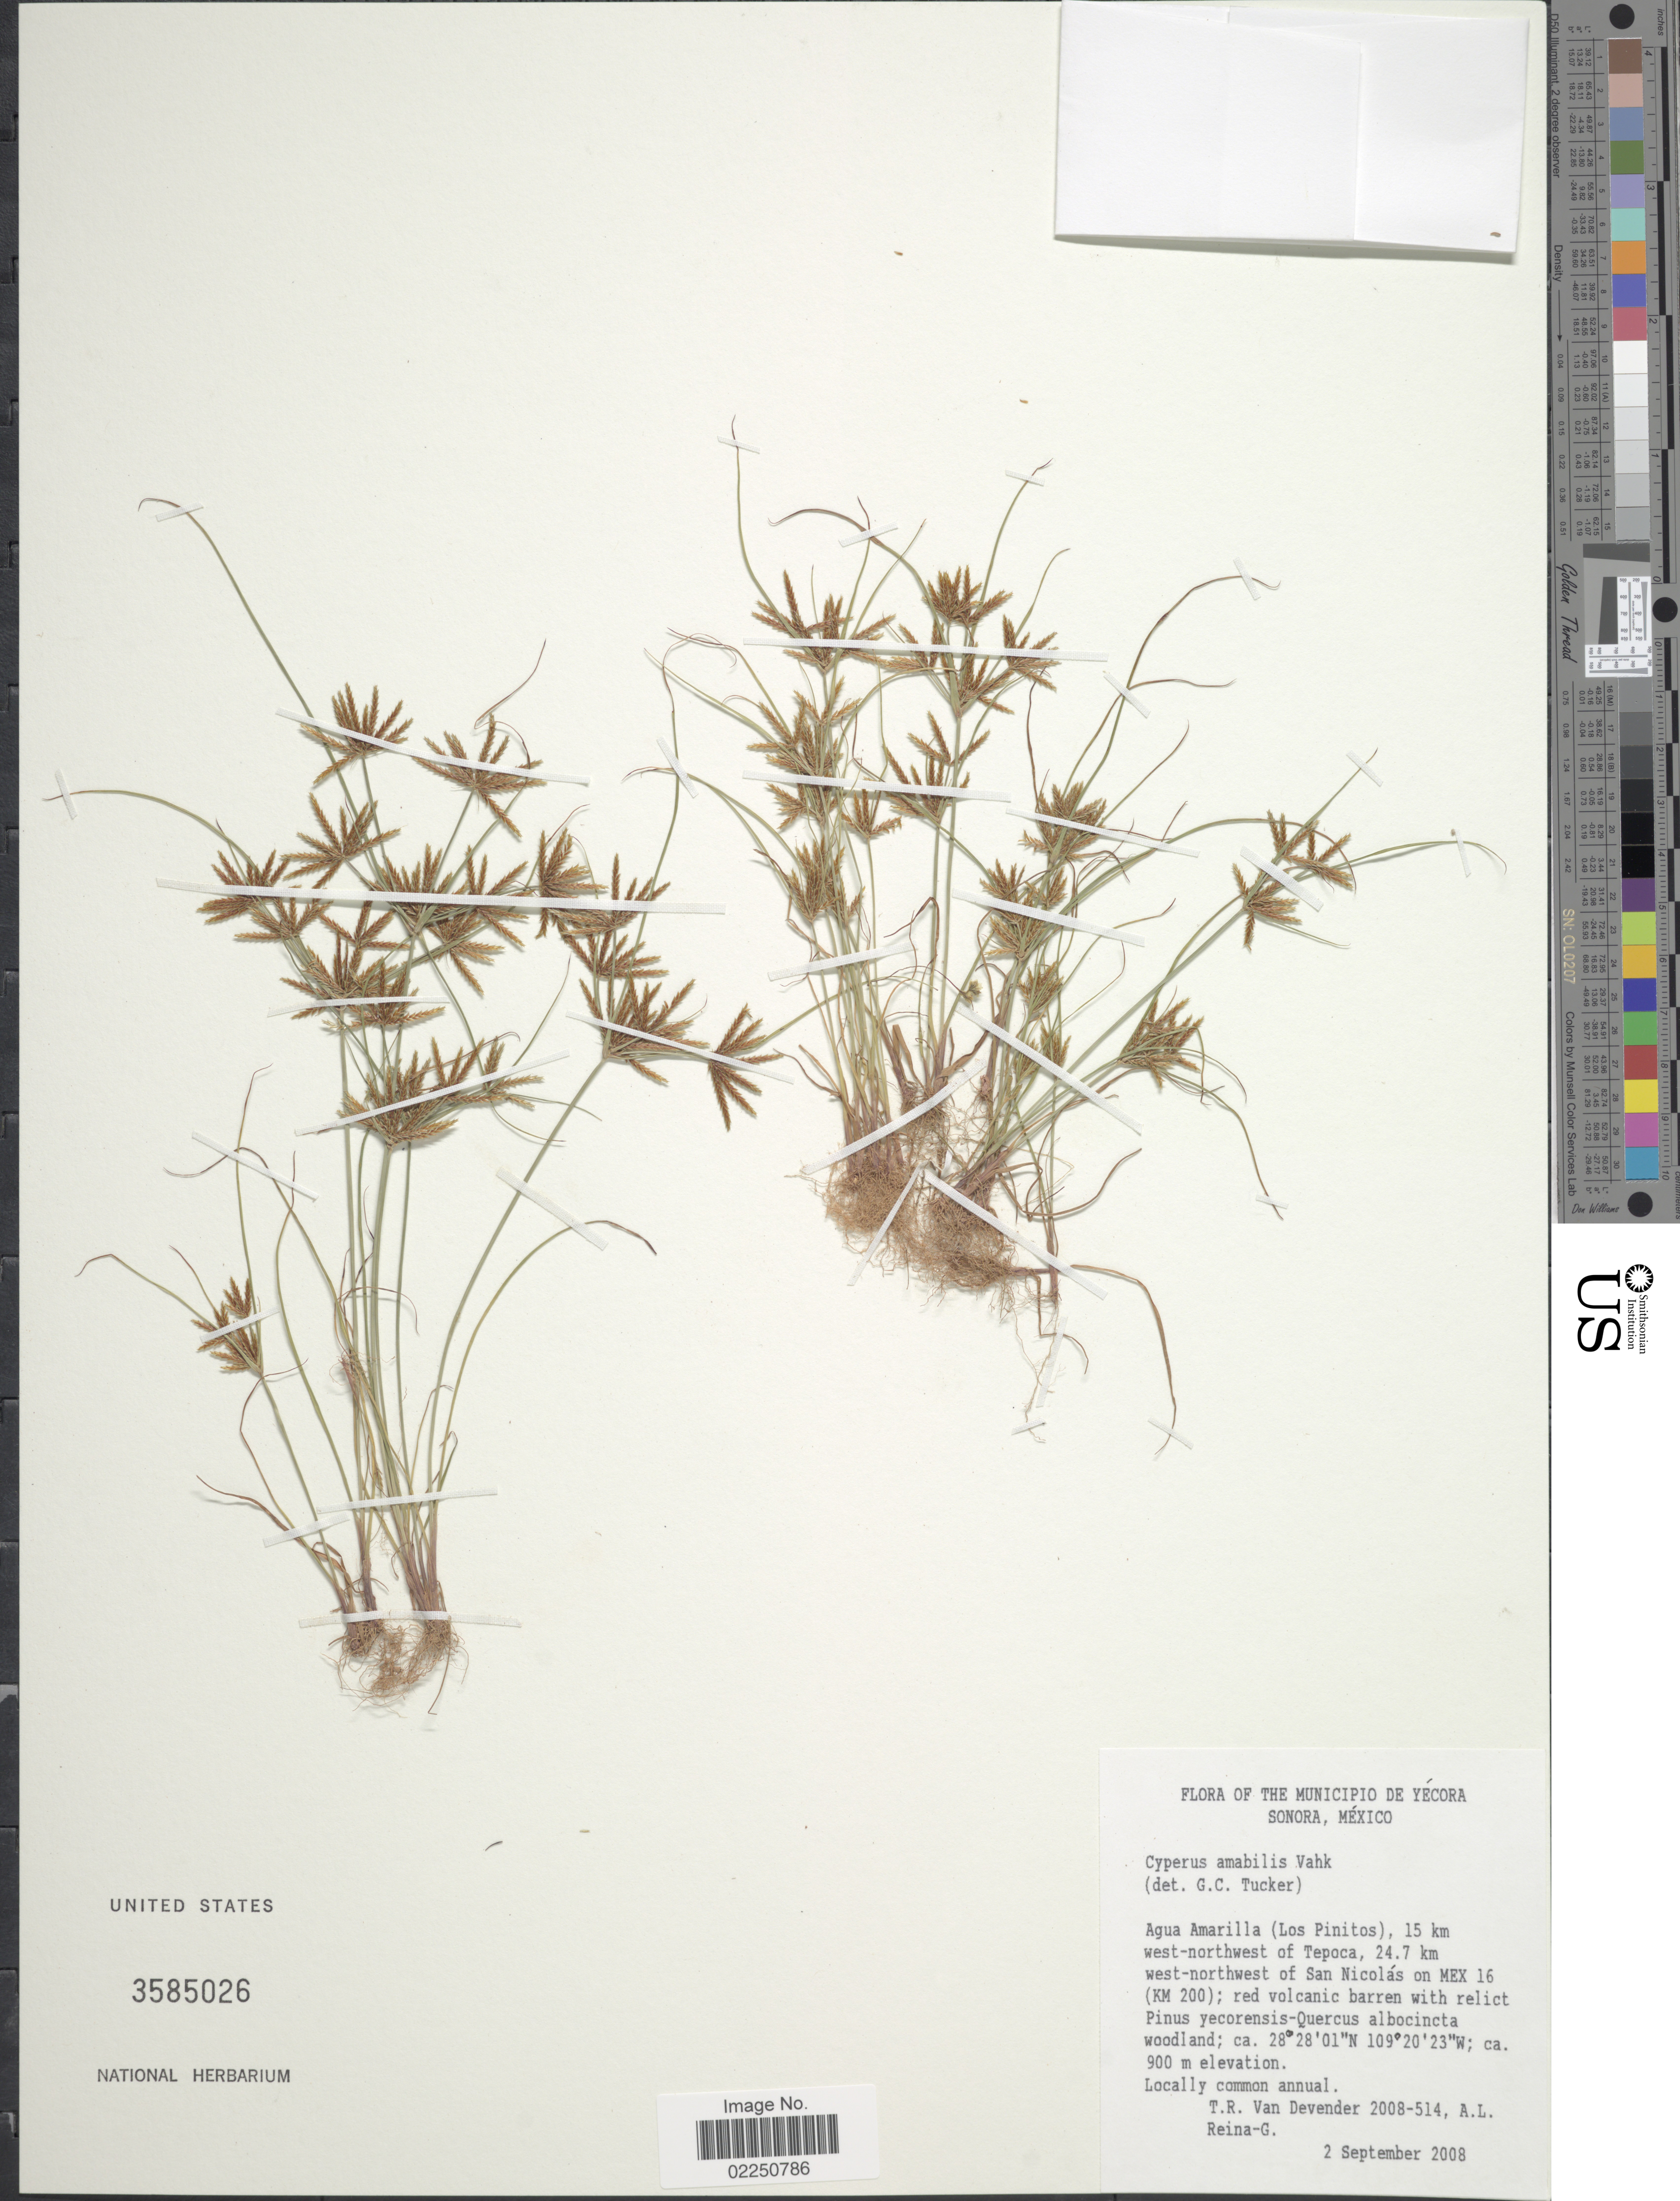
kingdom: Plantae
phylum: Tracheophyta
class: Liliopsida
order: Poales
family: Cyperaceae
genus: Cyperus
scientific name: Cyperus amabilis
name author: Vahl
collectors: T. R. Van Devender & A. L. Reina G.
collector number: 2008-514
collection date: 2008-09-02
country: Mexico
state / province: Sonora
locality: Agua Amarilla (Los Pinitos), 15 km west-northwest of Tepoca, 24.7 km west-northwest of San Nicolas on MEX 16 (Km 200)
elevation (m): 900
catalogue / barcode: US 3585026